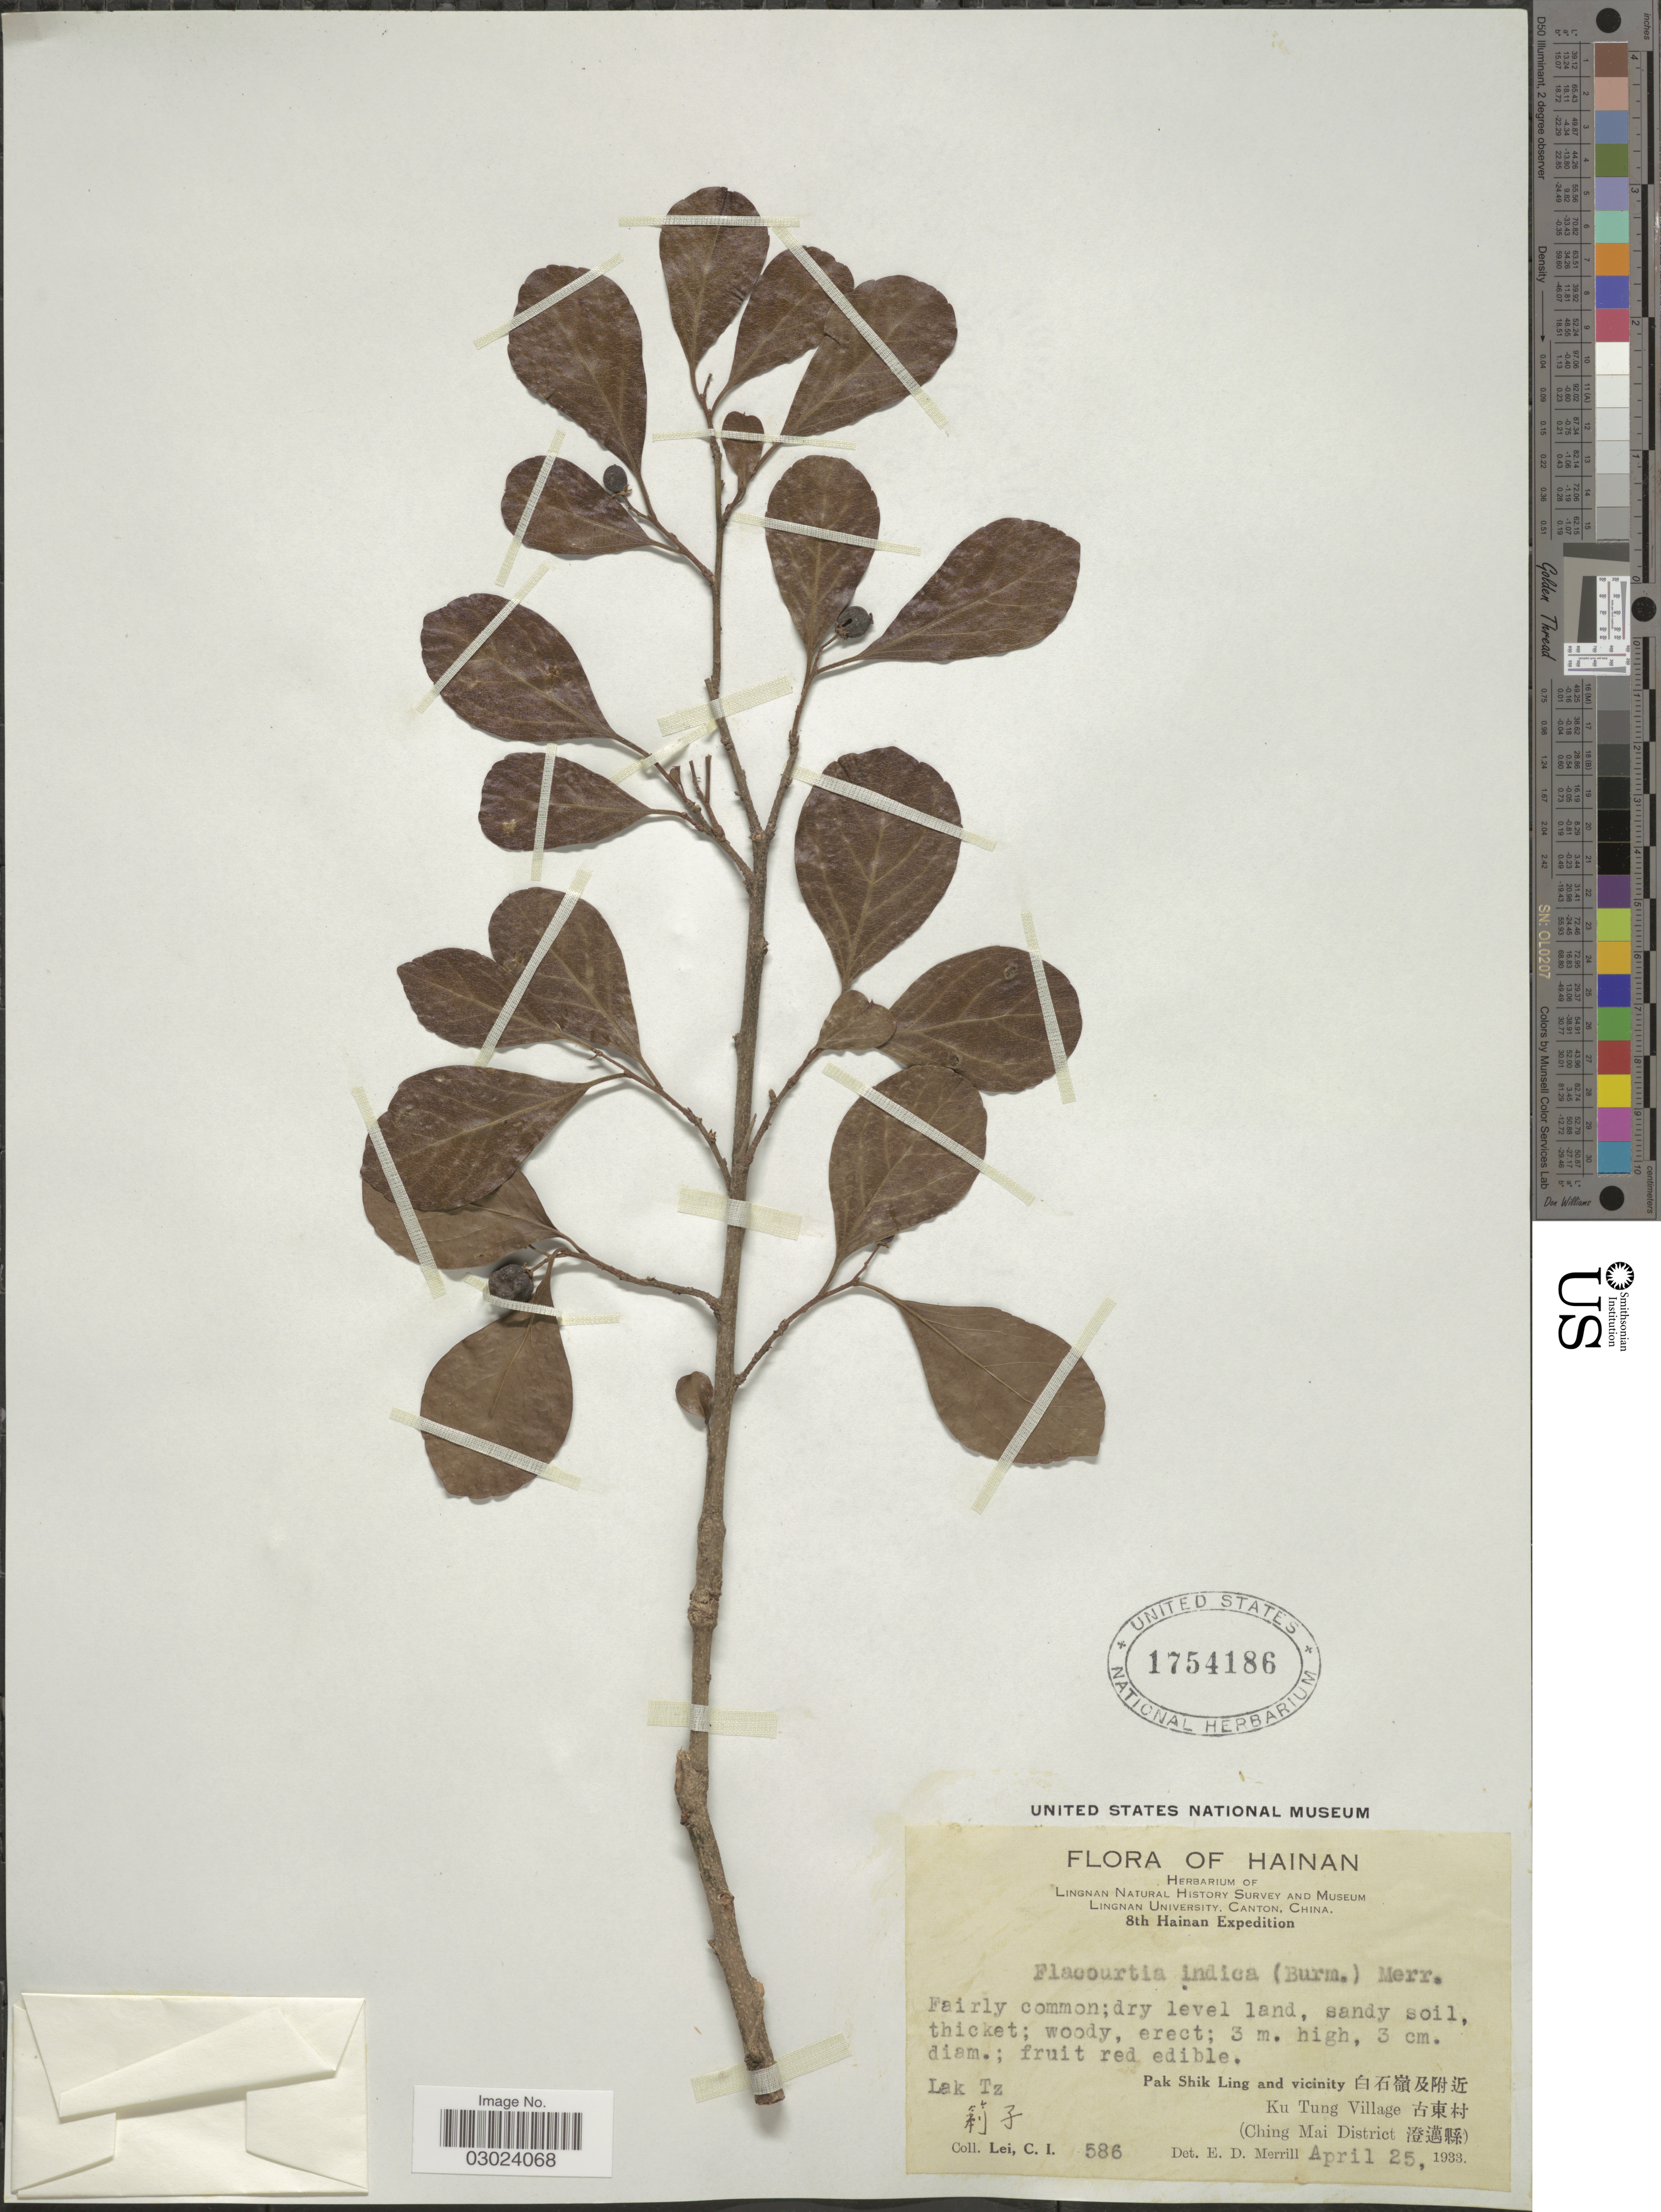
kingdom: Plantae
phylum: Tracheophyta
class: Magnoliopsida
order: Malpighiales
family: Salicaceae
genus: Flacourtia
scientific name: Flacourtia indica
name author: (Burm. f.) Merr.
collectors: C. I. Lei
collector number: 586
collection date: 1933-04-25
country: China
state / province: Hainan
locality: Lak Tz. Pak Shik Ling and vicinity. Ku Tung Village (Ching Mai District).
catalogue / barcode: US 1754186